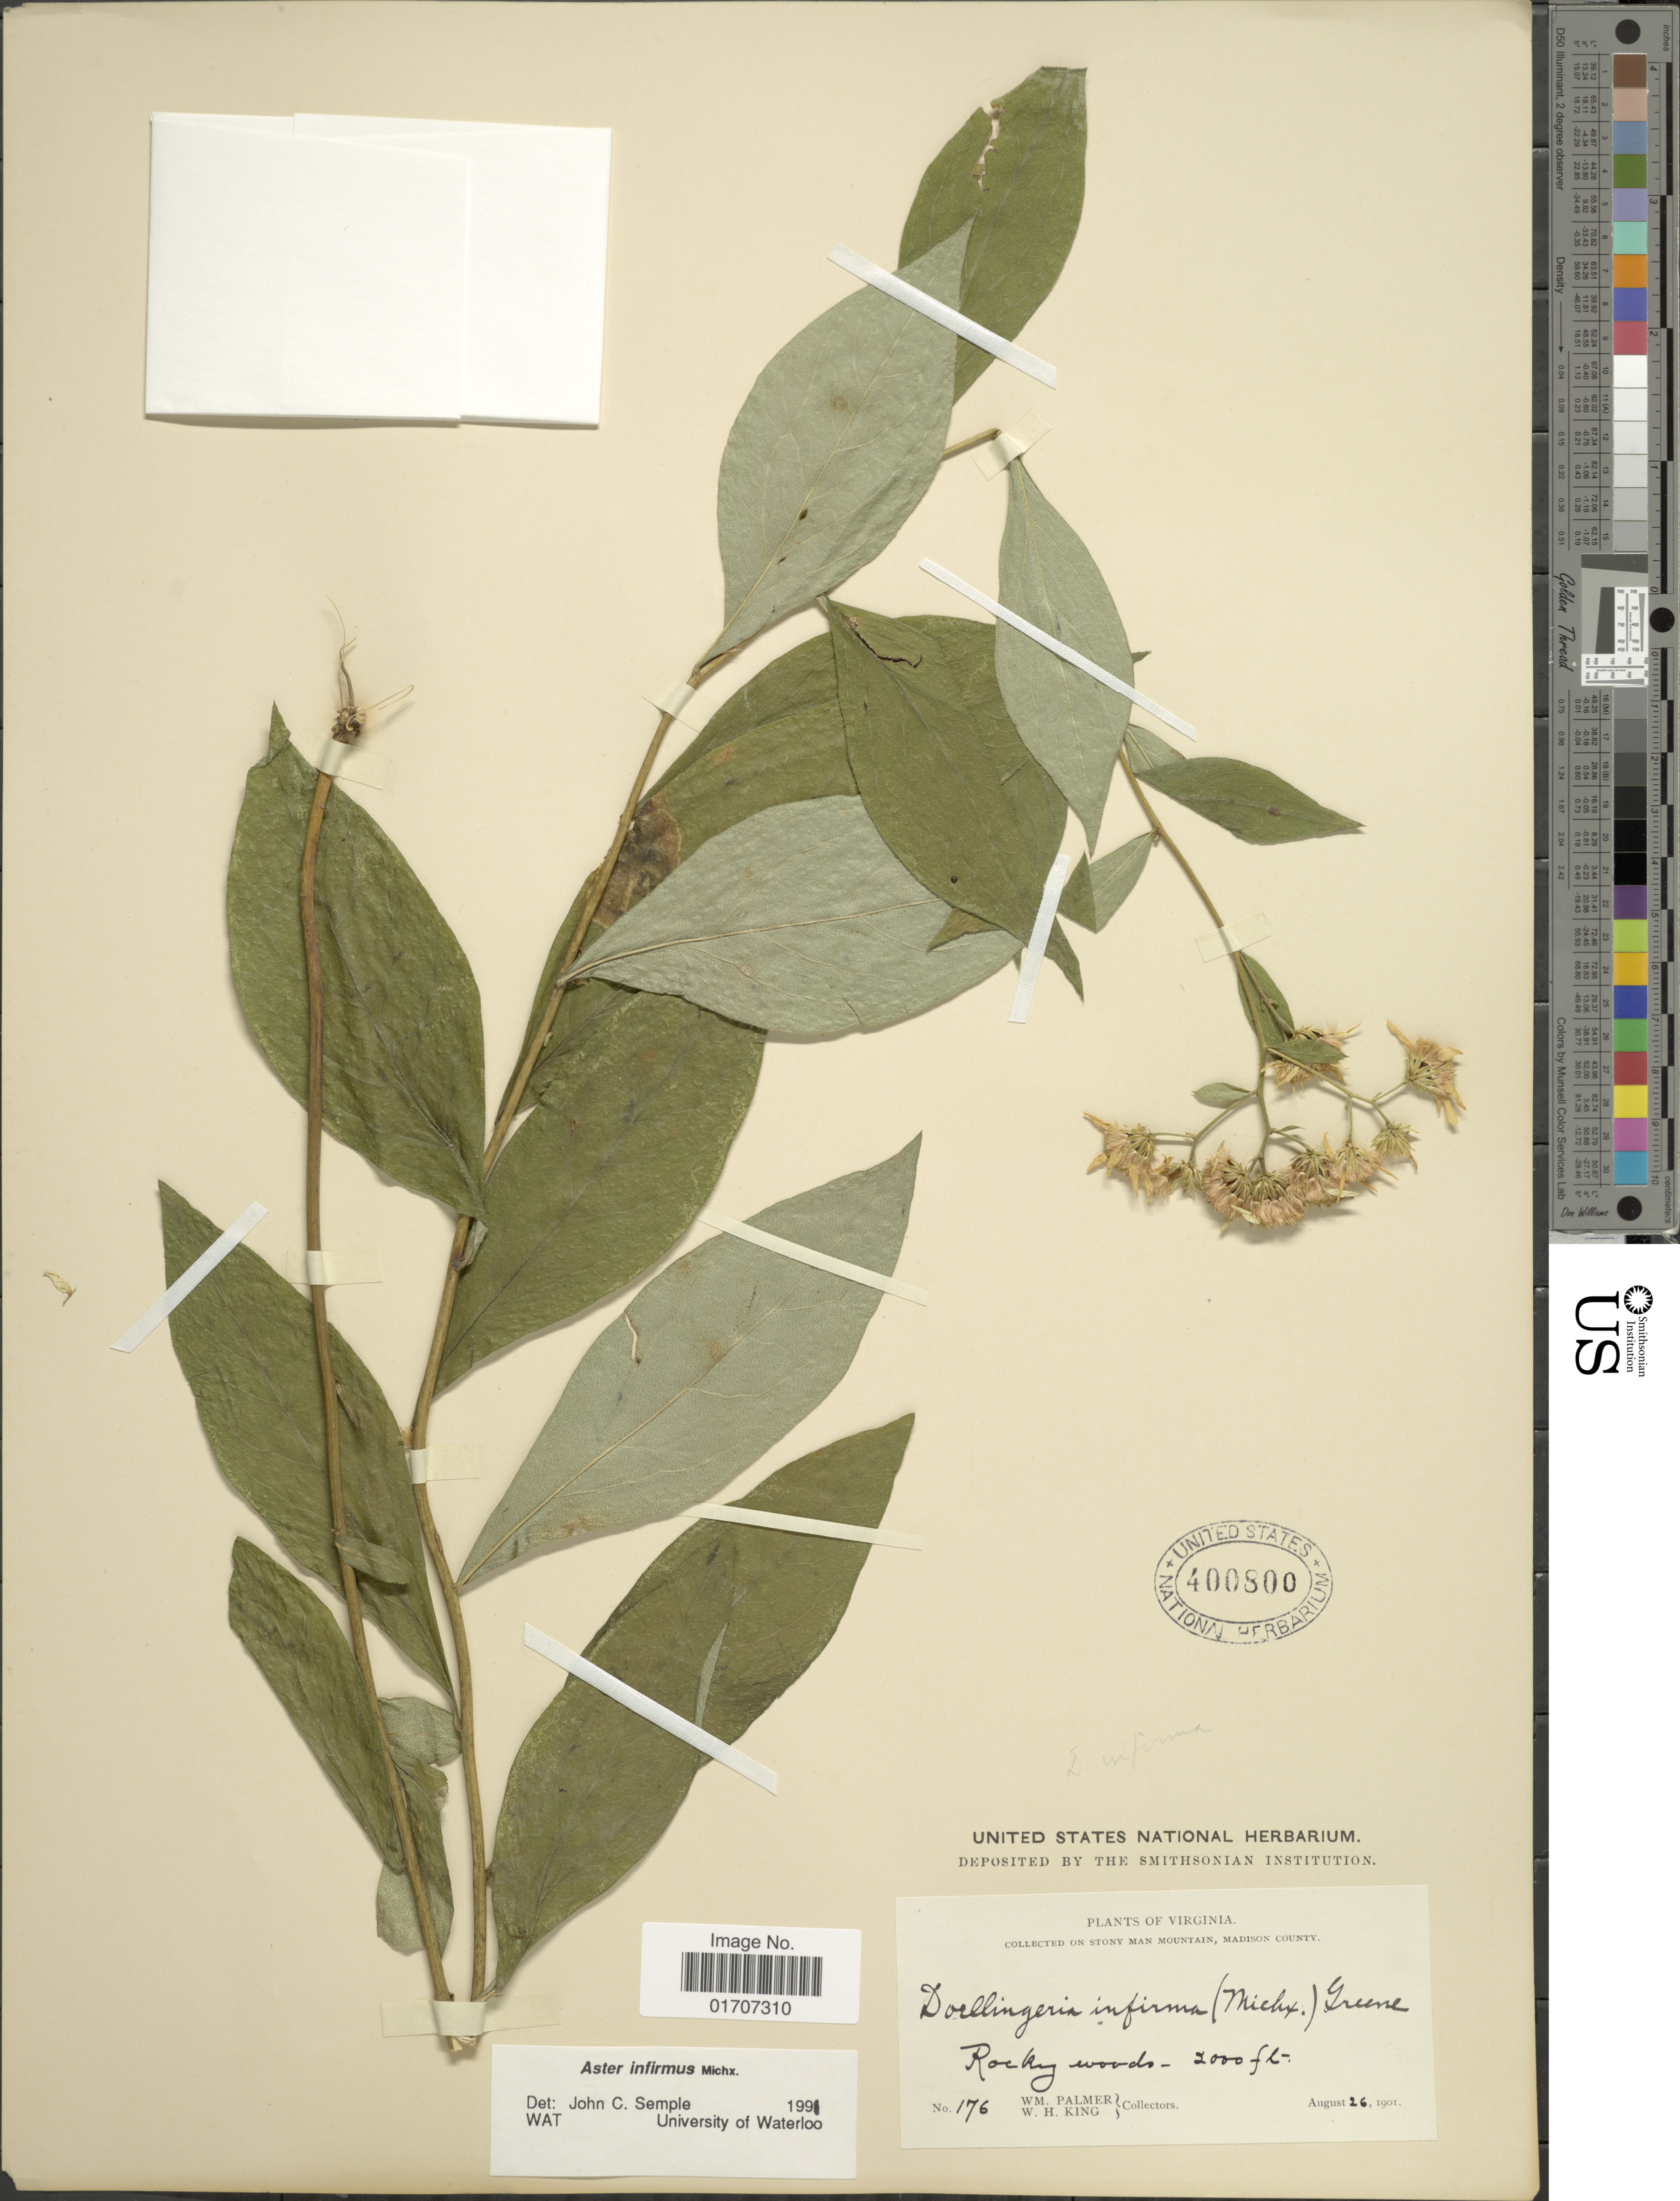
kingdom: Plantae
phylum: Tracheophyta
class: Magnoliopsida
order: Asterales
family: Asteraceae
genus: Doellingeria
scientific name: Doellingeria infirma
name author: (Michx.) Greene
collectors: W. Palmer & W. H. King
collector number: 176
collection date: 1901-08-26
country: United States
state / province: Virginia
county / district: Madison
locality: On stony man Mountain, Madison County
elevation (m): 610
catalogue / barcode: US 400800